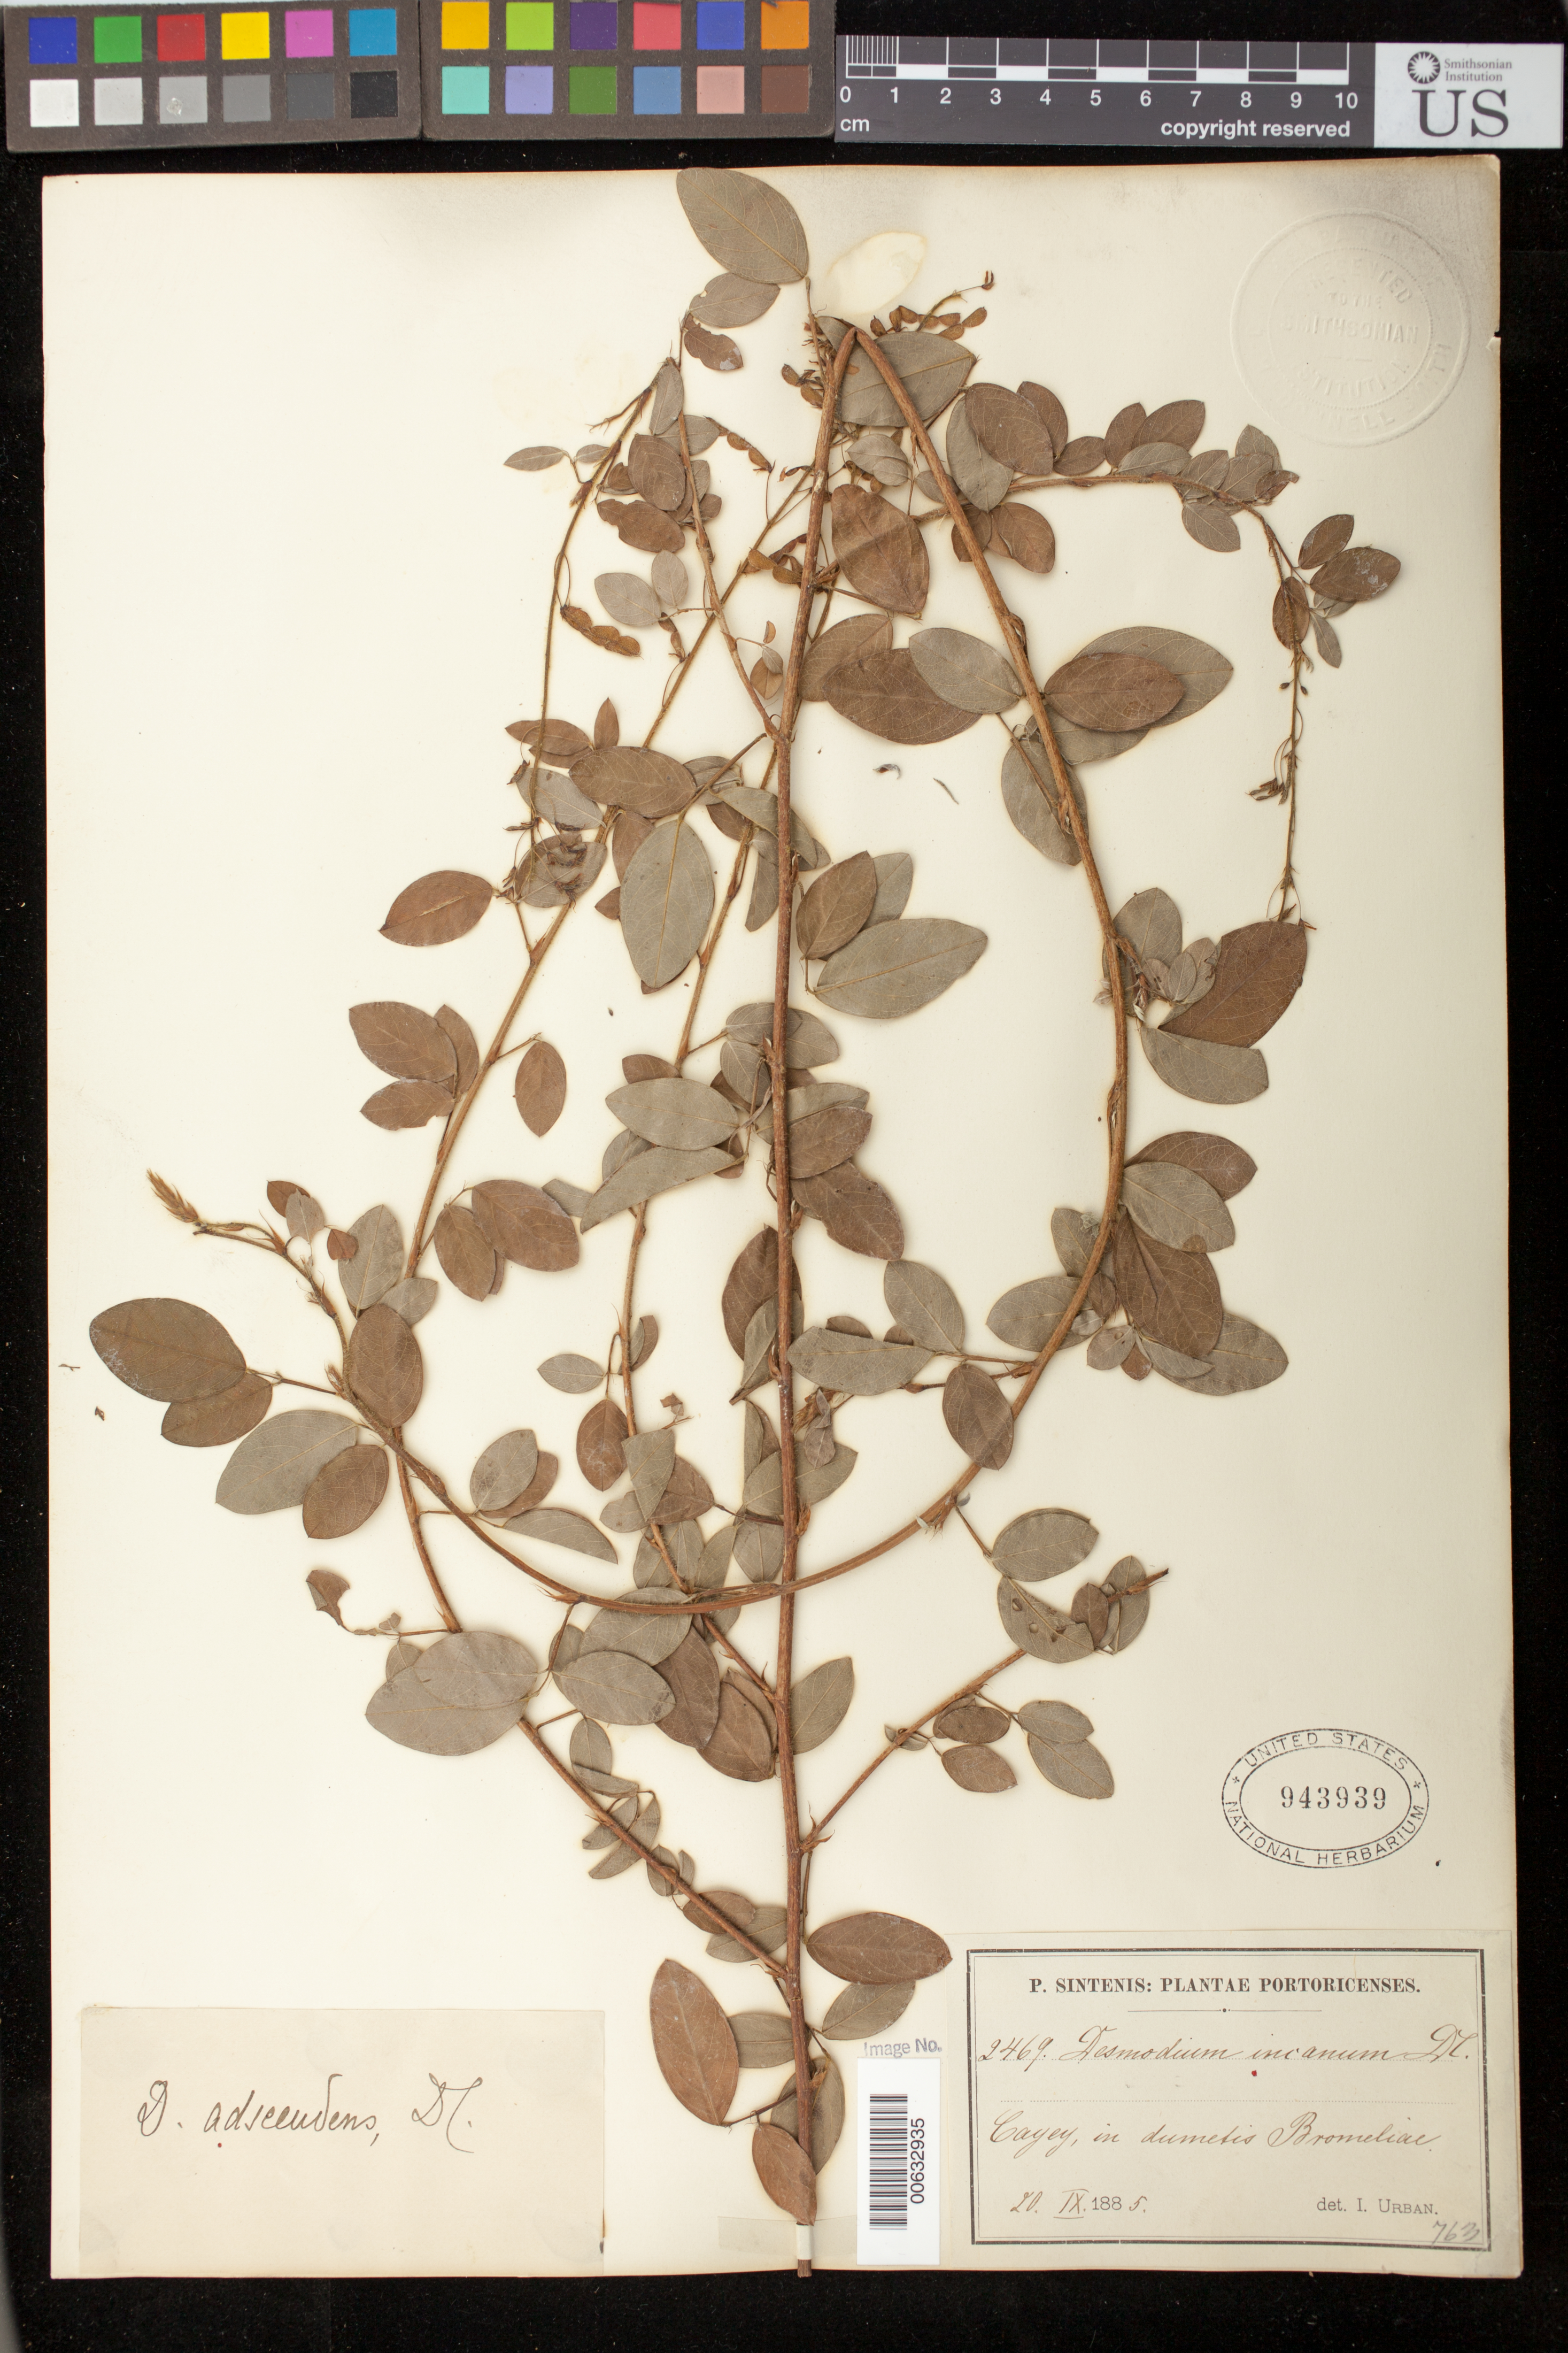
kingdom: Plantae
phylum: Tracheophyta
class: Magnoliopsida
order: Fabales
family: Fabaceae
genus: Grona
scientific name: Grona adscendens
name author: (Sw.) H. Ohashi & K. Ohashi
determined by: Strong, Mark T., (BOT), Smithsonian Institution - National Museum of Natural History (UNITED STATES)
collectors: P. Sintenis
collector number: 2469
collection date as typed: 20 Sep 1885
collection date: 1885-09-20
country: Puerto Rico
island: Greater Antilles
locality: Cayey, in dumetis Bromeliac.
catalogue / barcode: US 943939